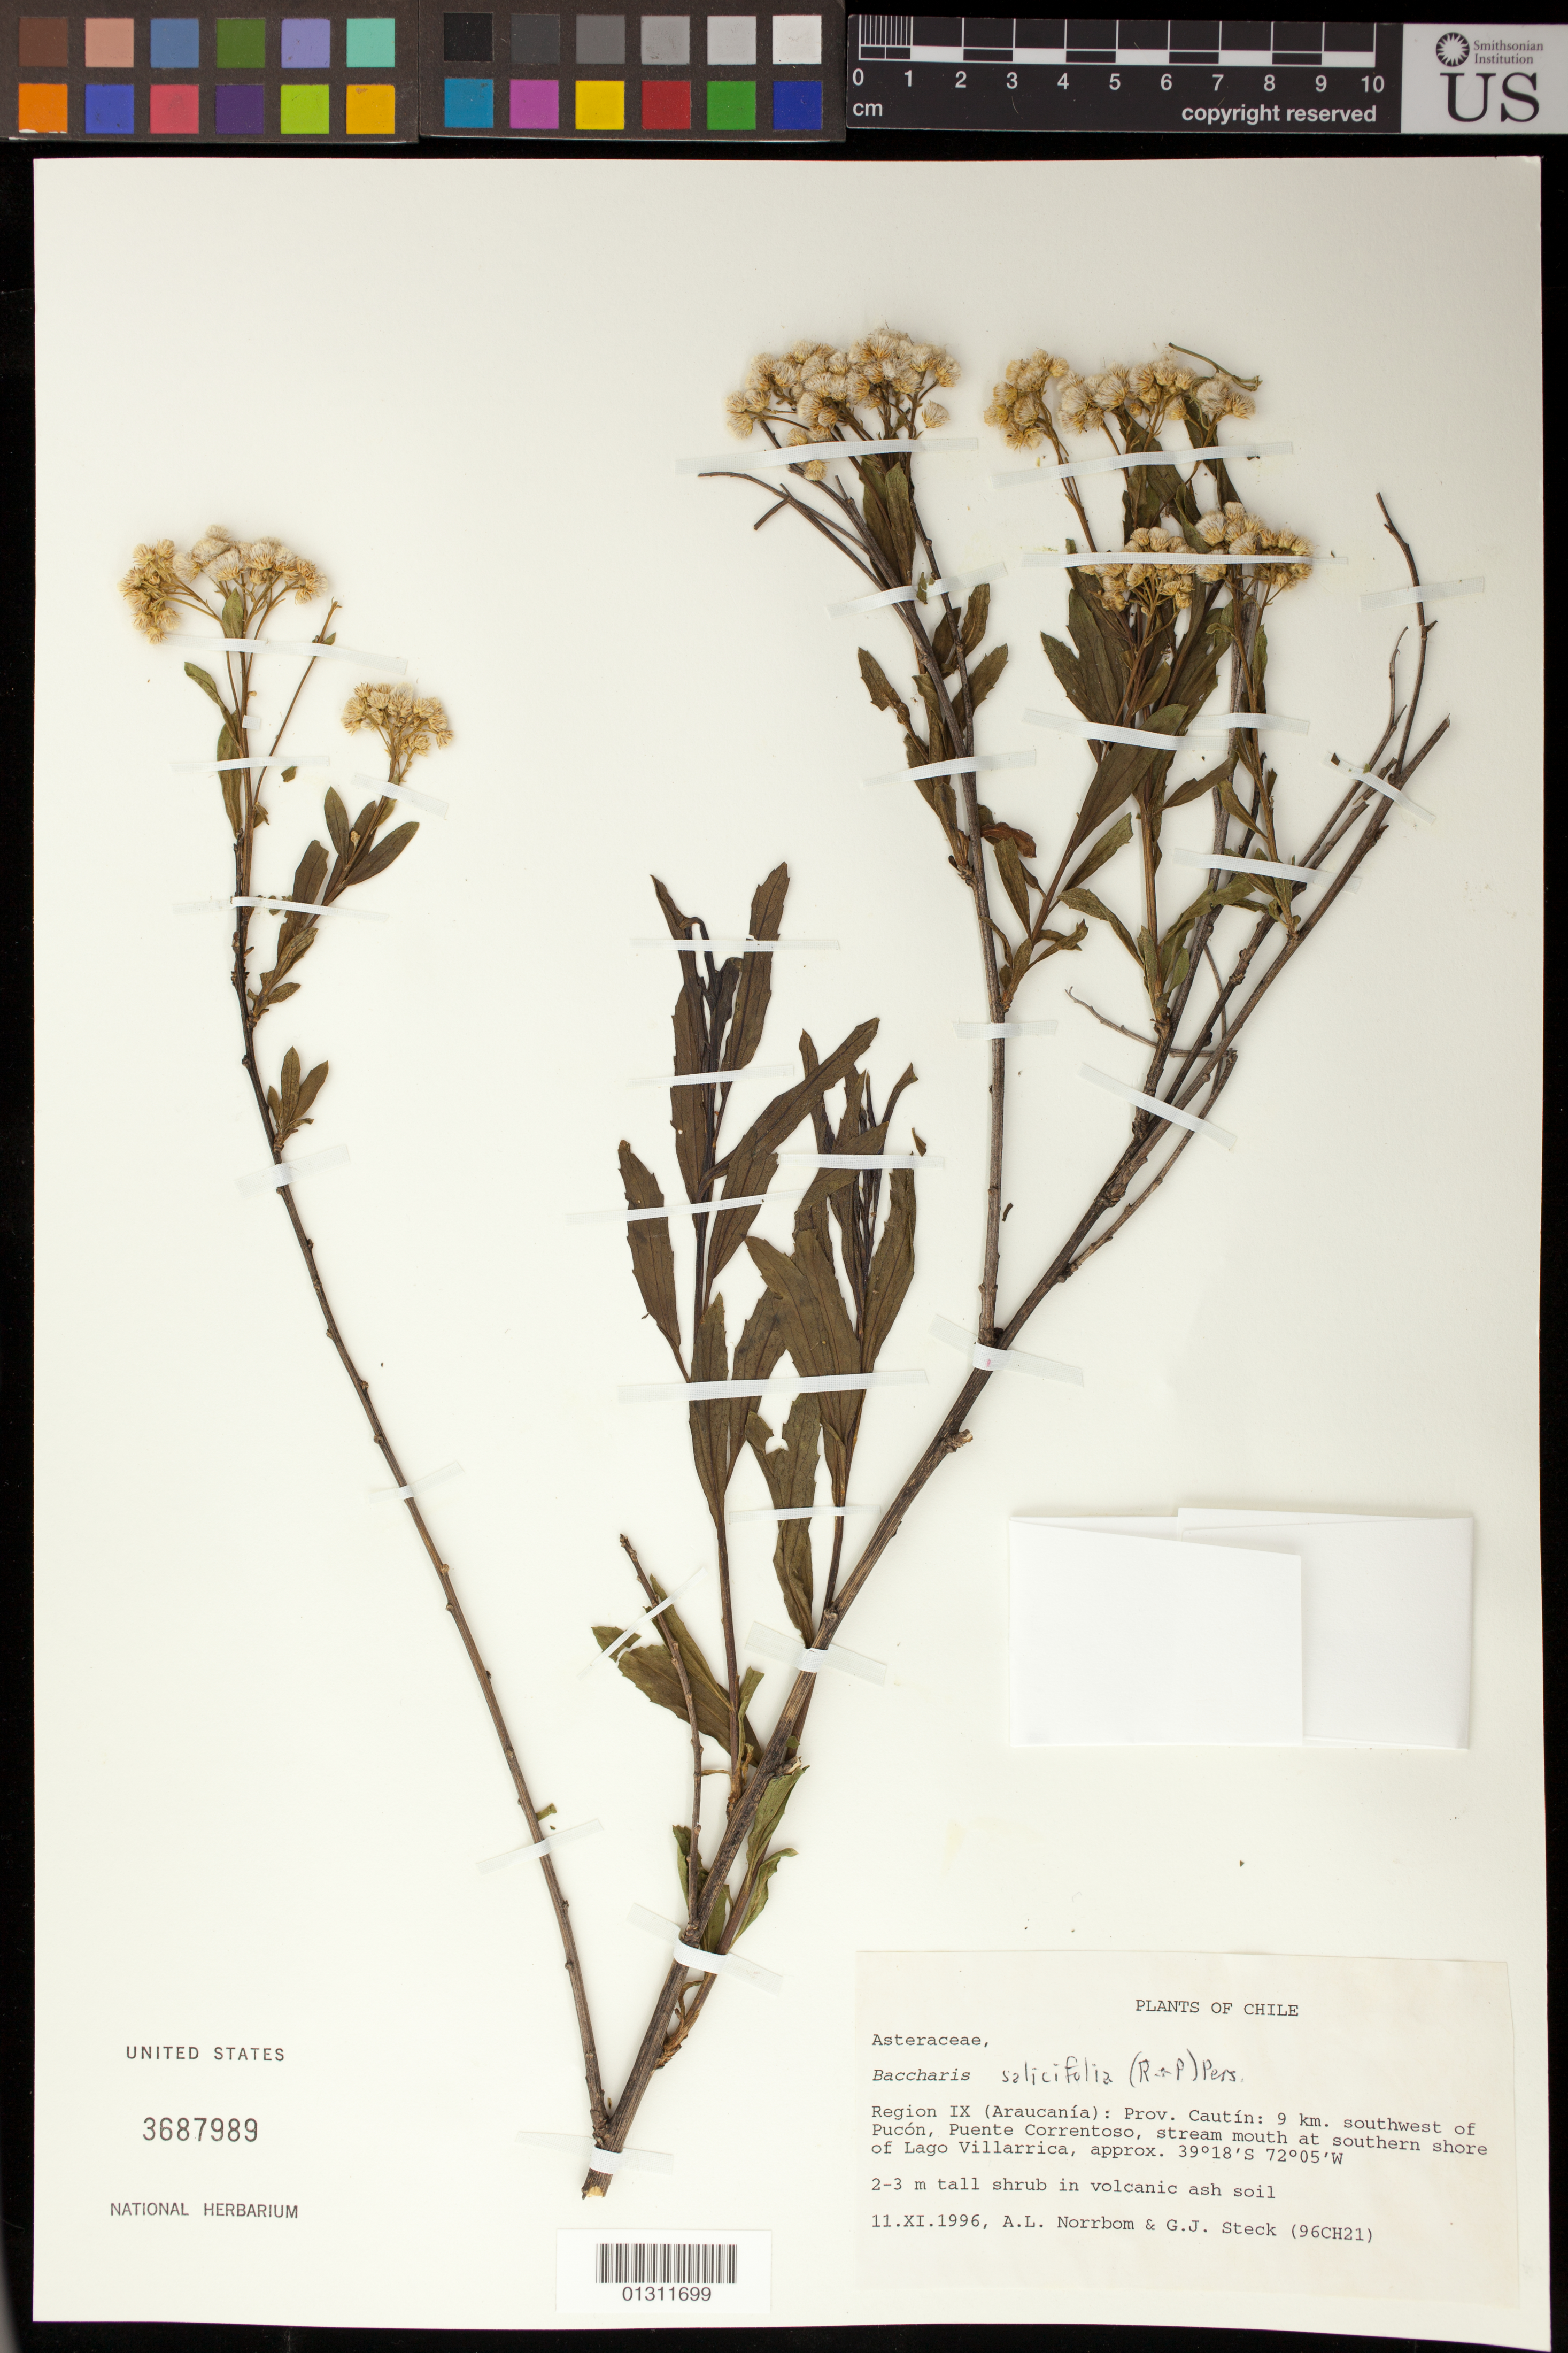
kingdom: Plantae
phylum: Tracheophyta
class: Magnoliopsida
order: Asterales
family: Asteraceae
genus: Baccharis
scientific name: Baccharis salicifolia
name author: (Ruiz & Pav.) Pers.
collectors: A. L. Norrbom & G. Steck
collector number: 96CH21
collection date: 1996-11-11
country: Chile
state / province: Araucanía (IX)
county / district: Cautin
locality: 9 km SW of Pucon, Puente Correntoso, S shore of Lago Villarrica.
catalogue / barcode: US 3687989